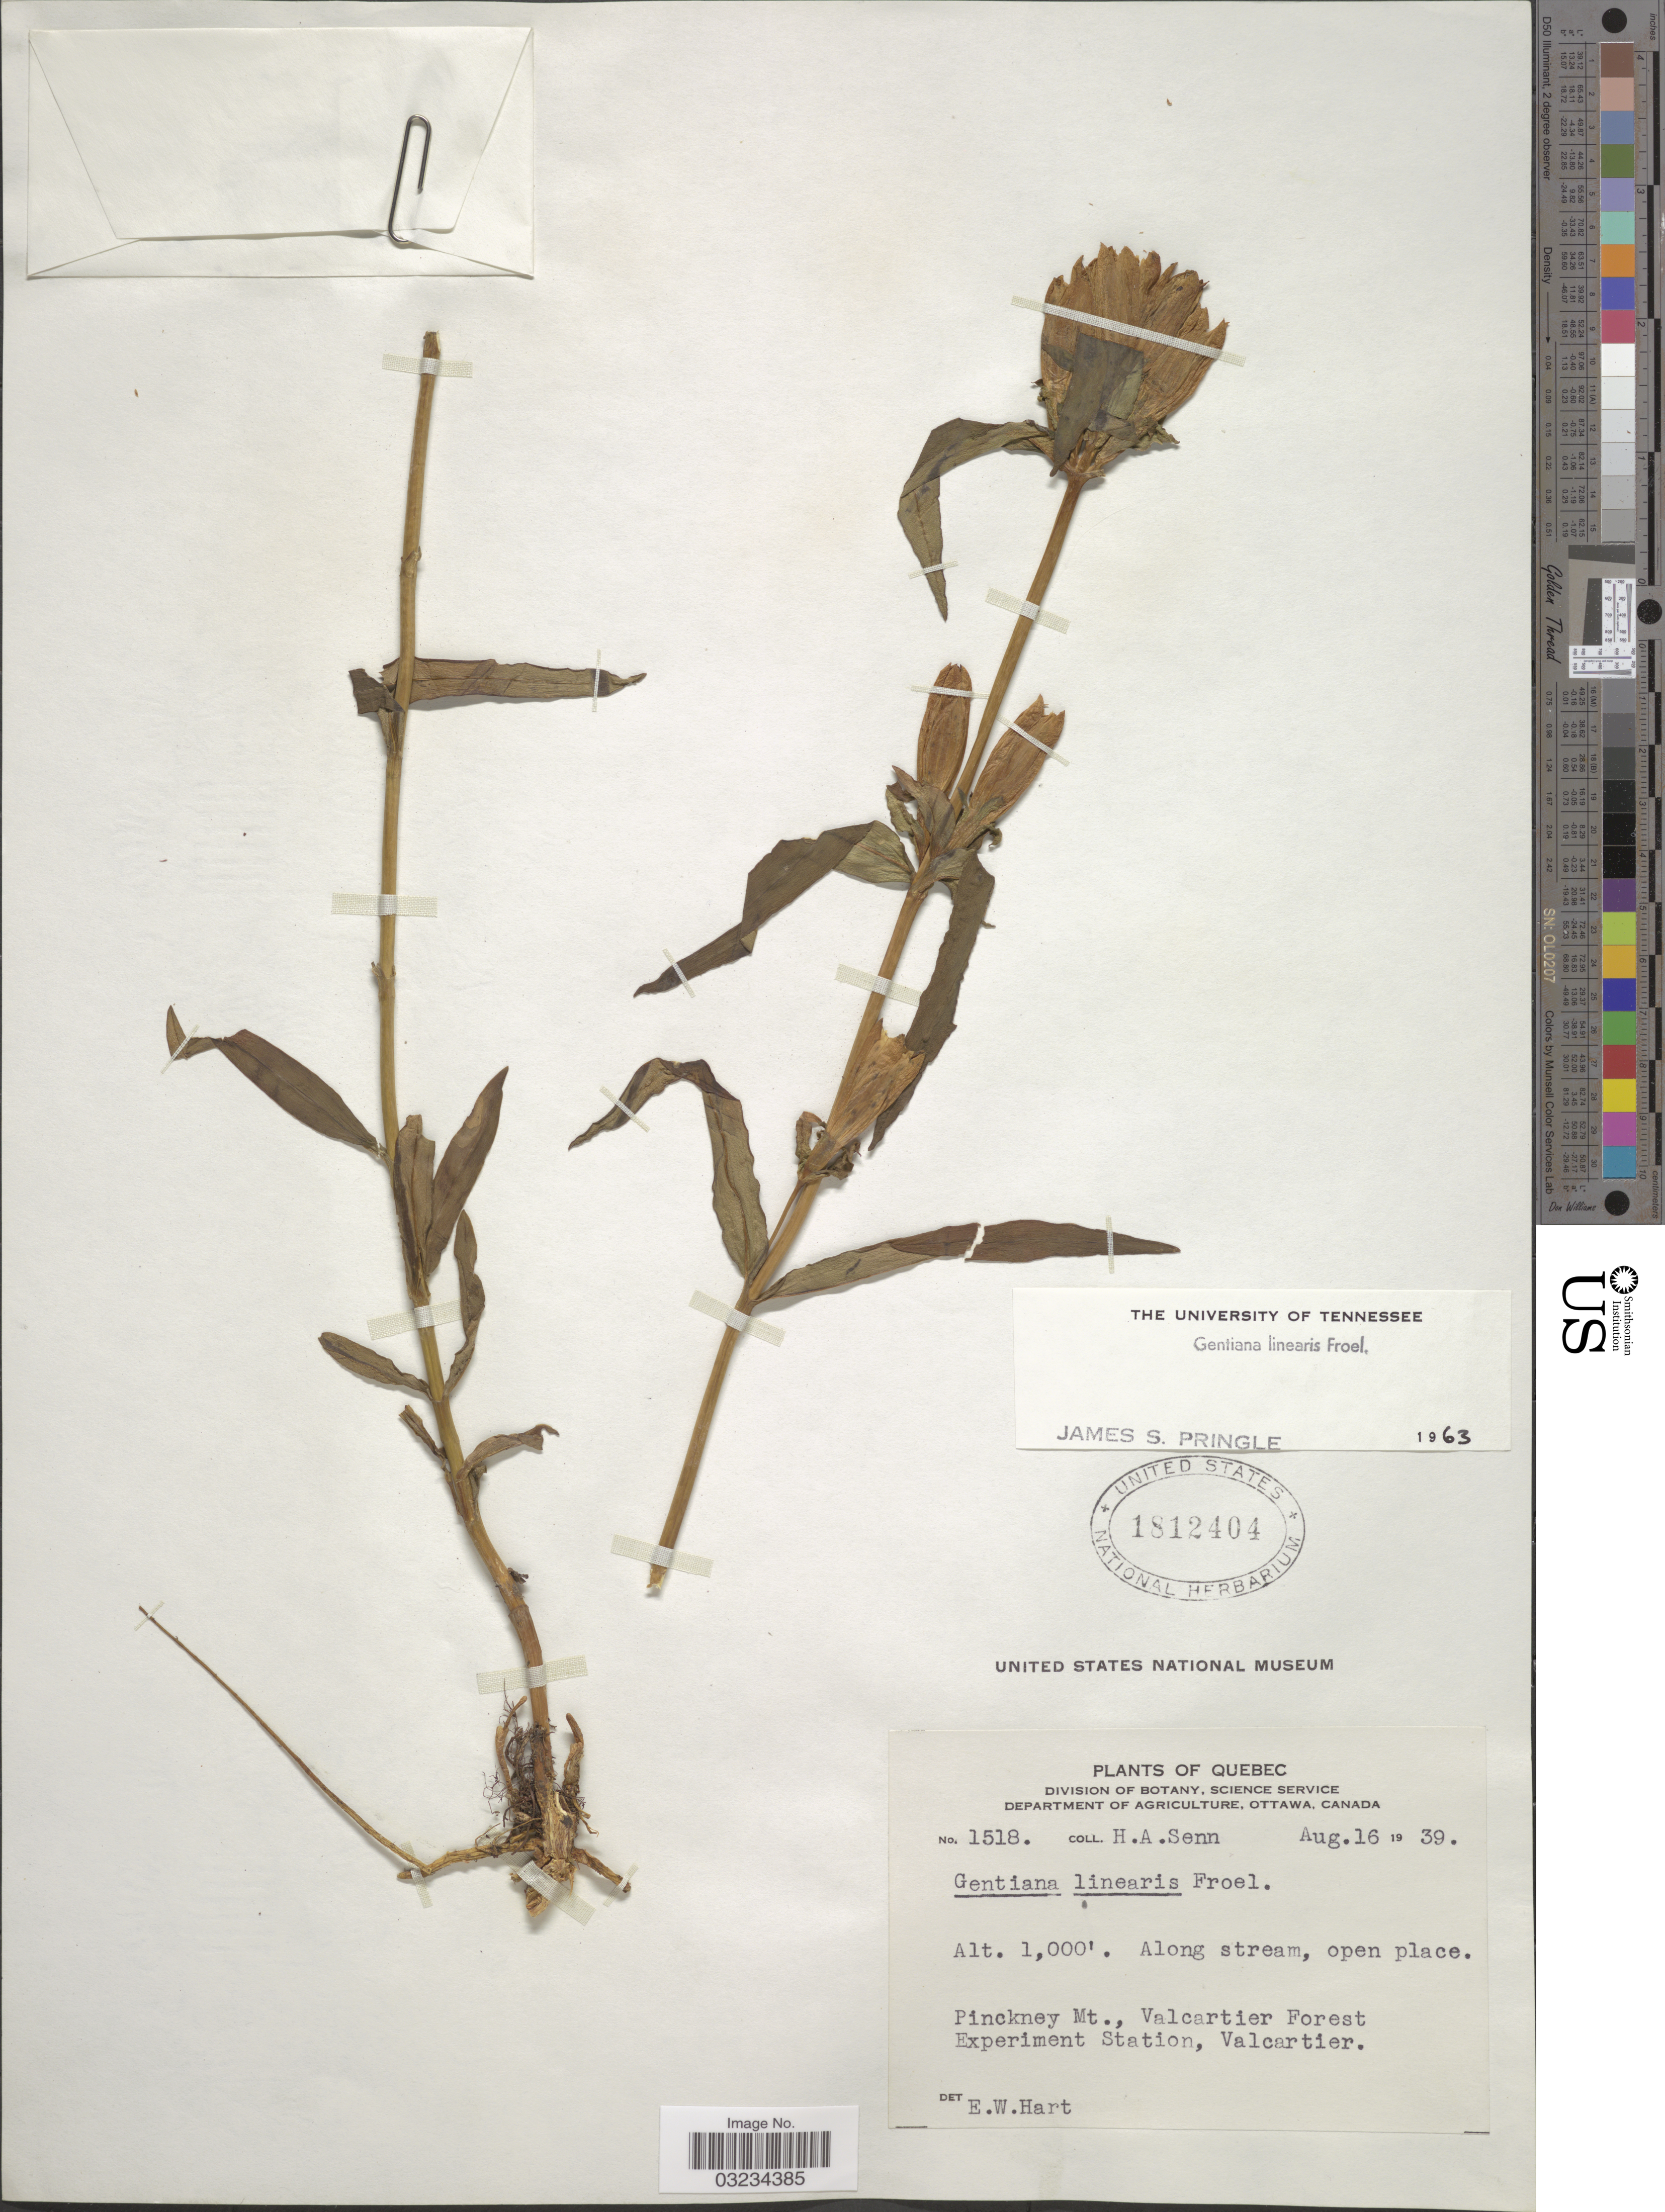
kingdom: Plantae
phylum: Tracheophyta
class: Magnoliopsida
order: Gentianales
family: Gentianaceae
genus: Gentiana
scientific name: Gentiana linearis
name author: Froel.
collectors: H. Senn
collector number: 1518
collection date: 1939-08-16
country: Canada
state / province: Quebec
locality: Pinckney Mt., Valcartier Forest Experiment Station, Valcartier.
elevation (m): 305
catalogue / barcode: US 1812404